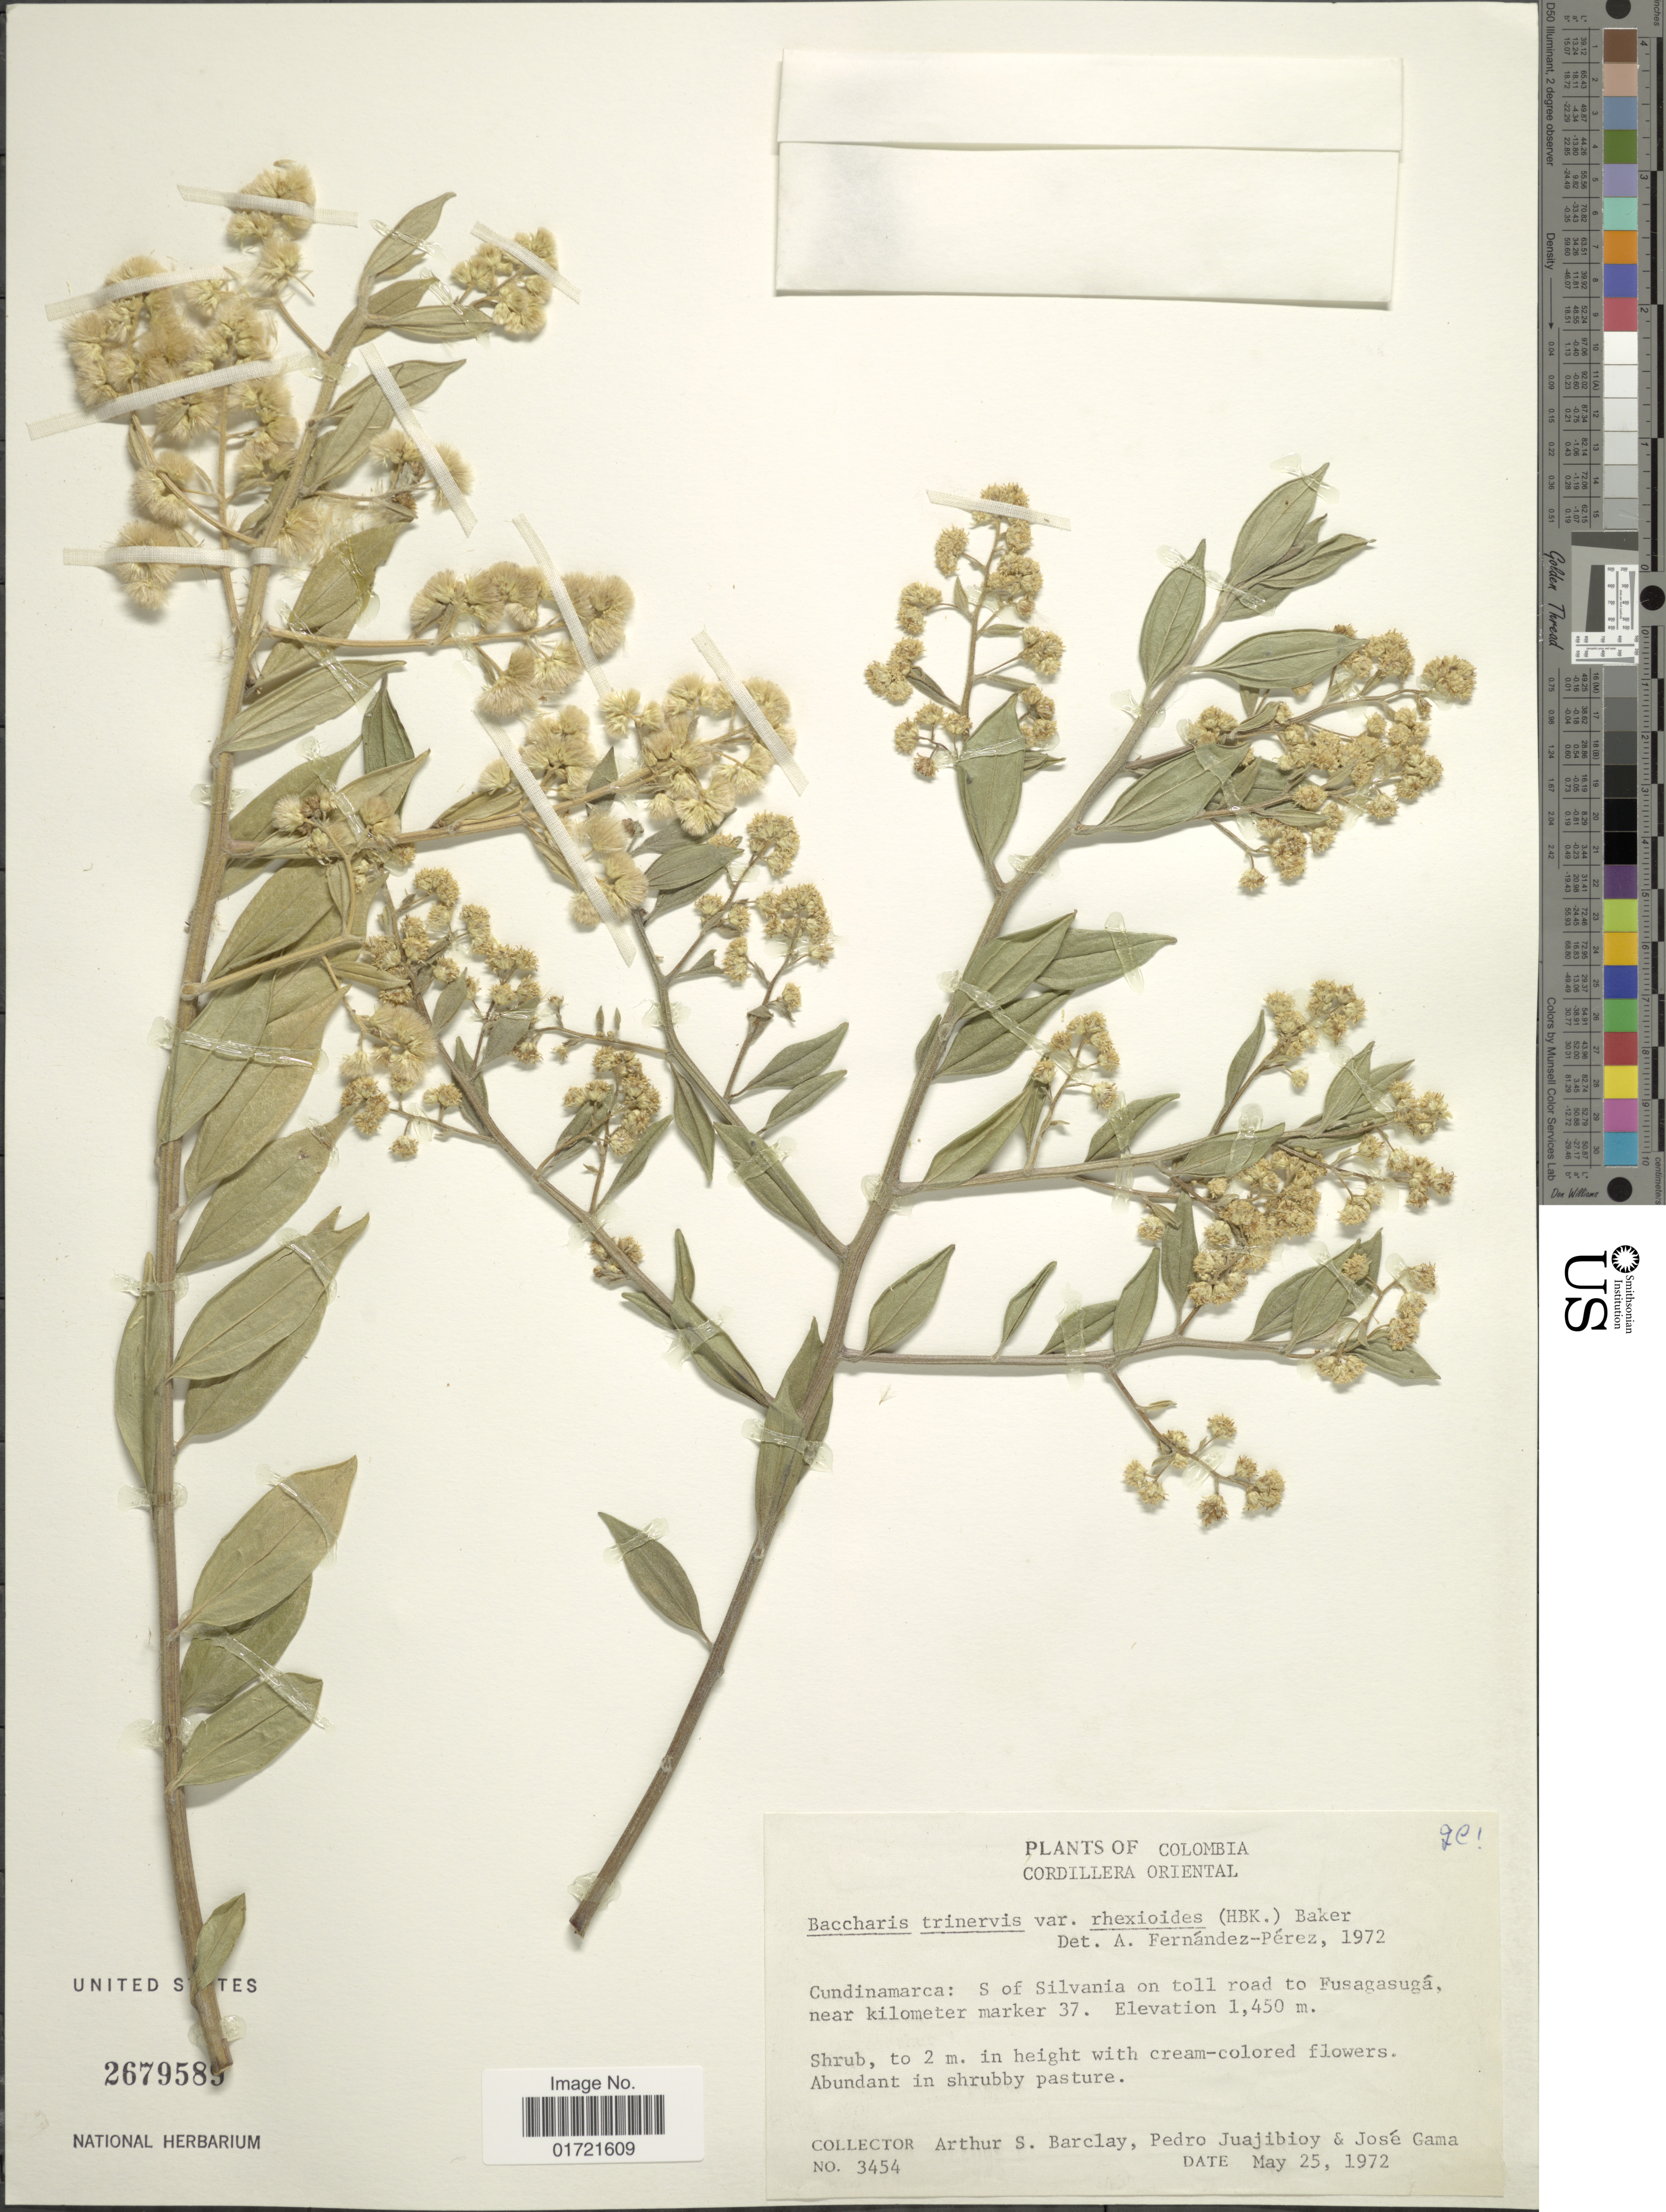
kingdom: Plantae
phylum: Tracheophyta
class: Magnoliopsida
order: Asterales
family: Asteraceae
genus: Baccharis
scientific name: Baccharis trinervis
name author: (Lam.) Pers.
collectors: A. S. Barclay, P. Juajibioy & J. Gama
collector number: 3454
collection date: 1972-05-25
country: Colombia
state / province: Cundinamarca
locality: Cordillera Oriental, S of Silvania on toll road to Fusagasuga, near kilometer marker 37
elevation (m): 1450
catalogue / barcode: US 2679589